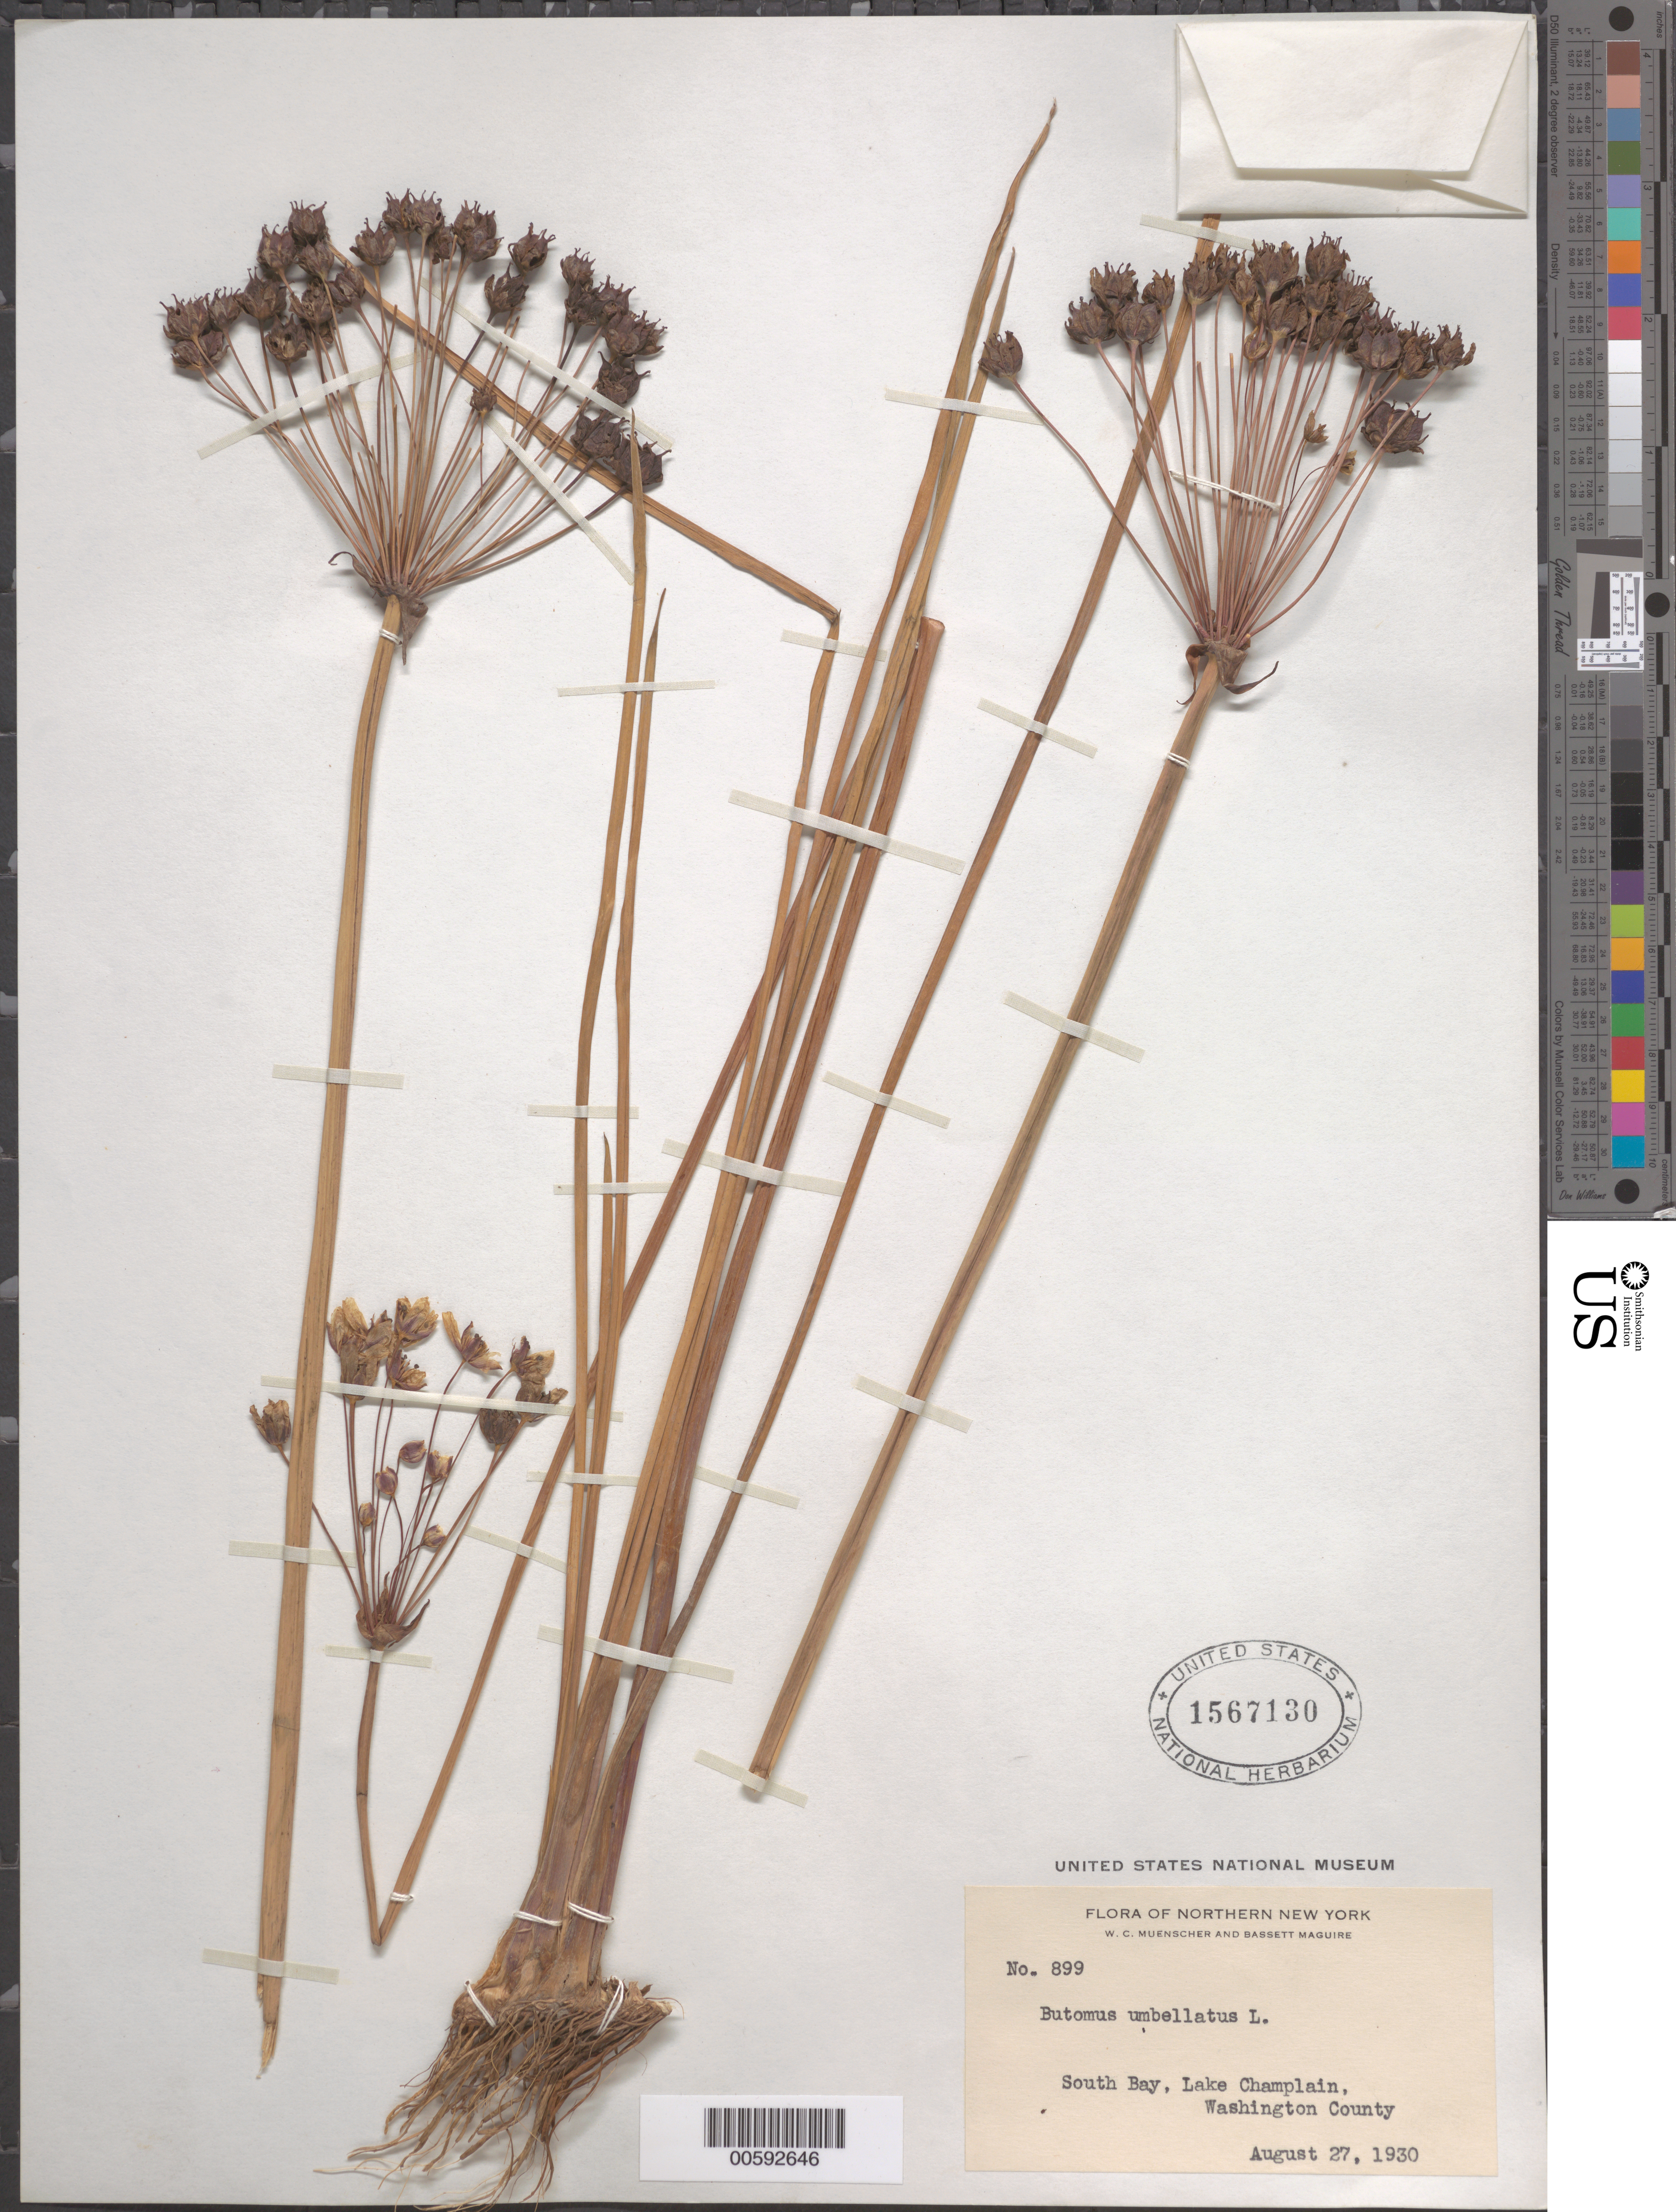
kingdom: Plantae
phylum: Tracheophyta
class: Liliopsida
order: Alismatales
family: Butomaceae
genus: Butomus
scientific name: Butomus umbellatus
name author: L.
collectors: W. Muenscher & B. Maguire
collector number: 899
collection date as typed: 27 Aug 1930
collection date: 1930-08-27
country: United States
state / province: New York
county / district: Washington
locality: South Bay, Lake Champain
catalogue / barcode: US 1567130